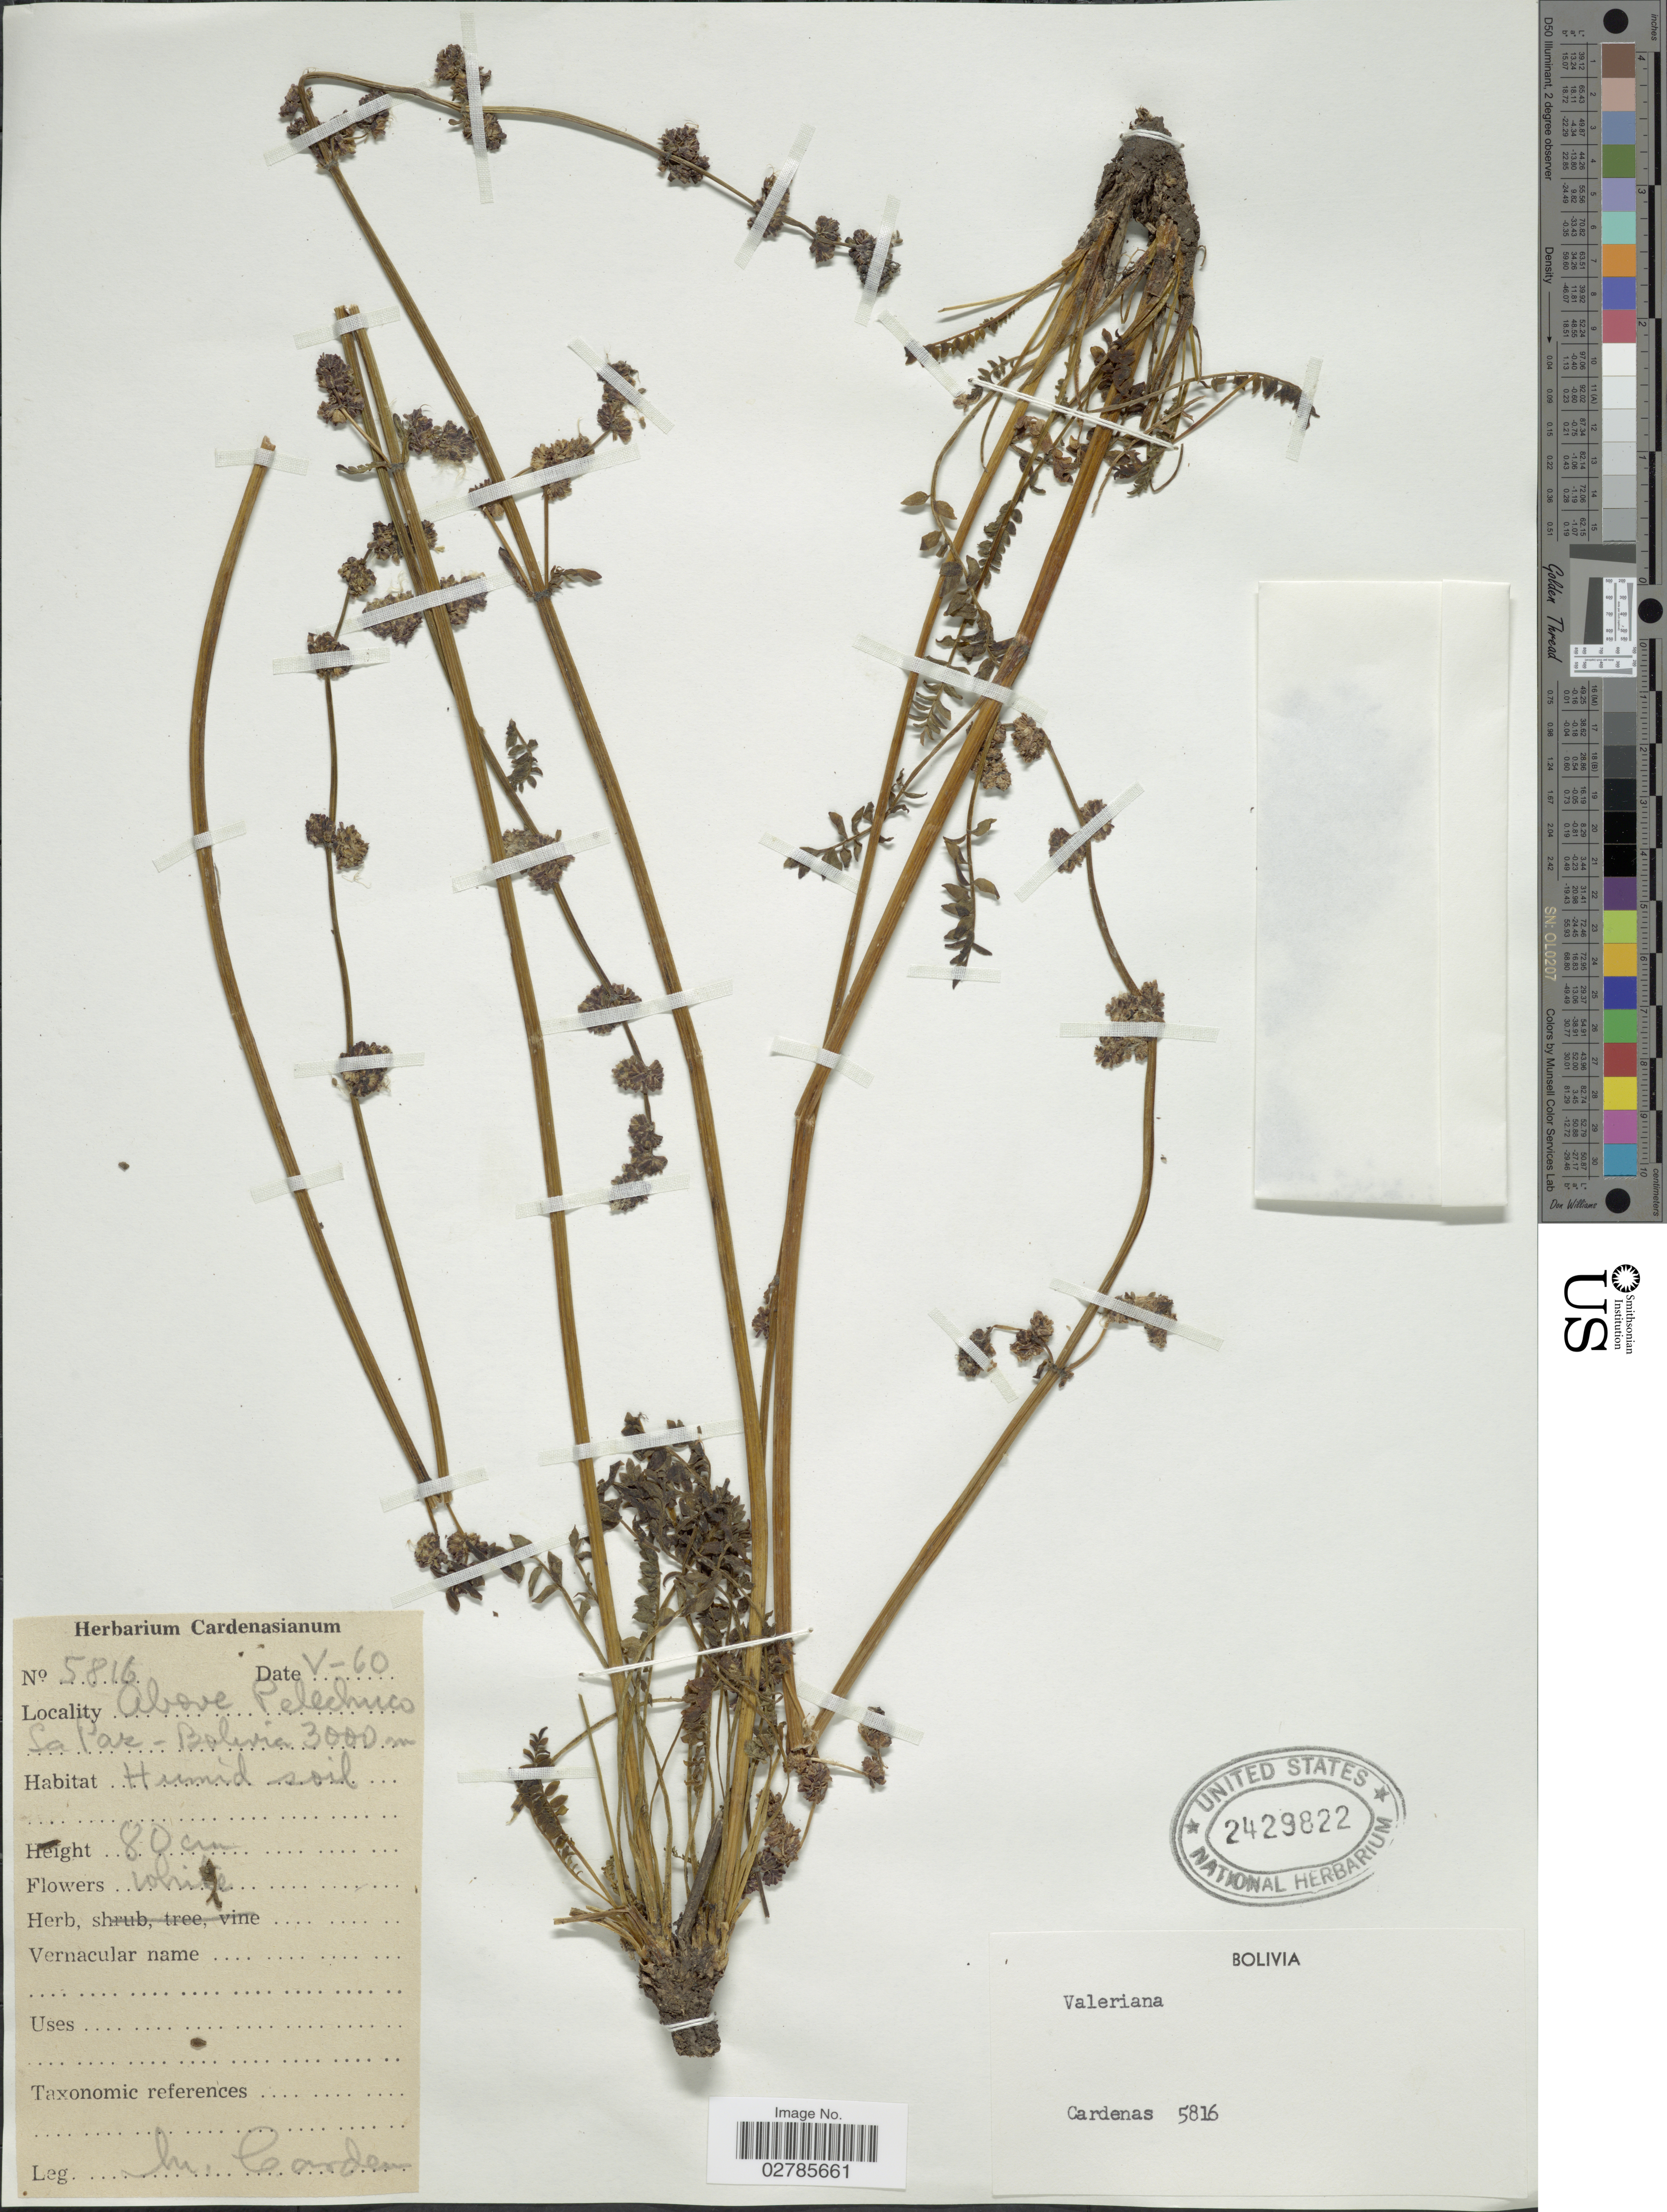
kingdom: Plantae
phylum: Tracheophyta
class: Magnoliopsida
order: Dipsacales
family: Caprifoliaceae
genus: Valeriana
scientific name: Valeriana sp.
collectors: M. Cárdenas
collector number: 5816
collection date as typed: Transcribed d/m/y: /5/60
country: Bolivia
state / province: La Paz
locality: Above Pelechuco.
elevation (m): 3000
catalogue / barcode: US 2429822